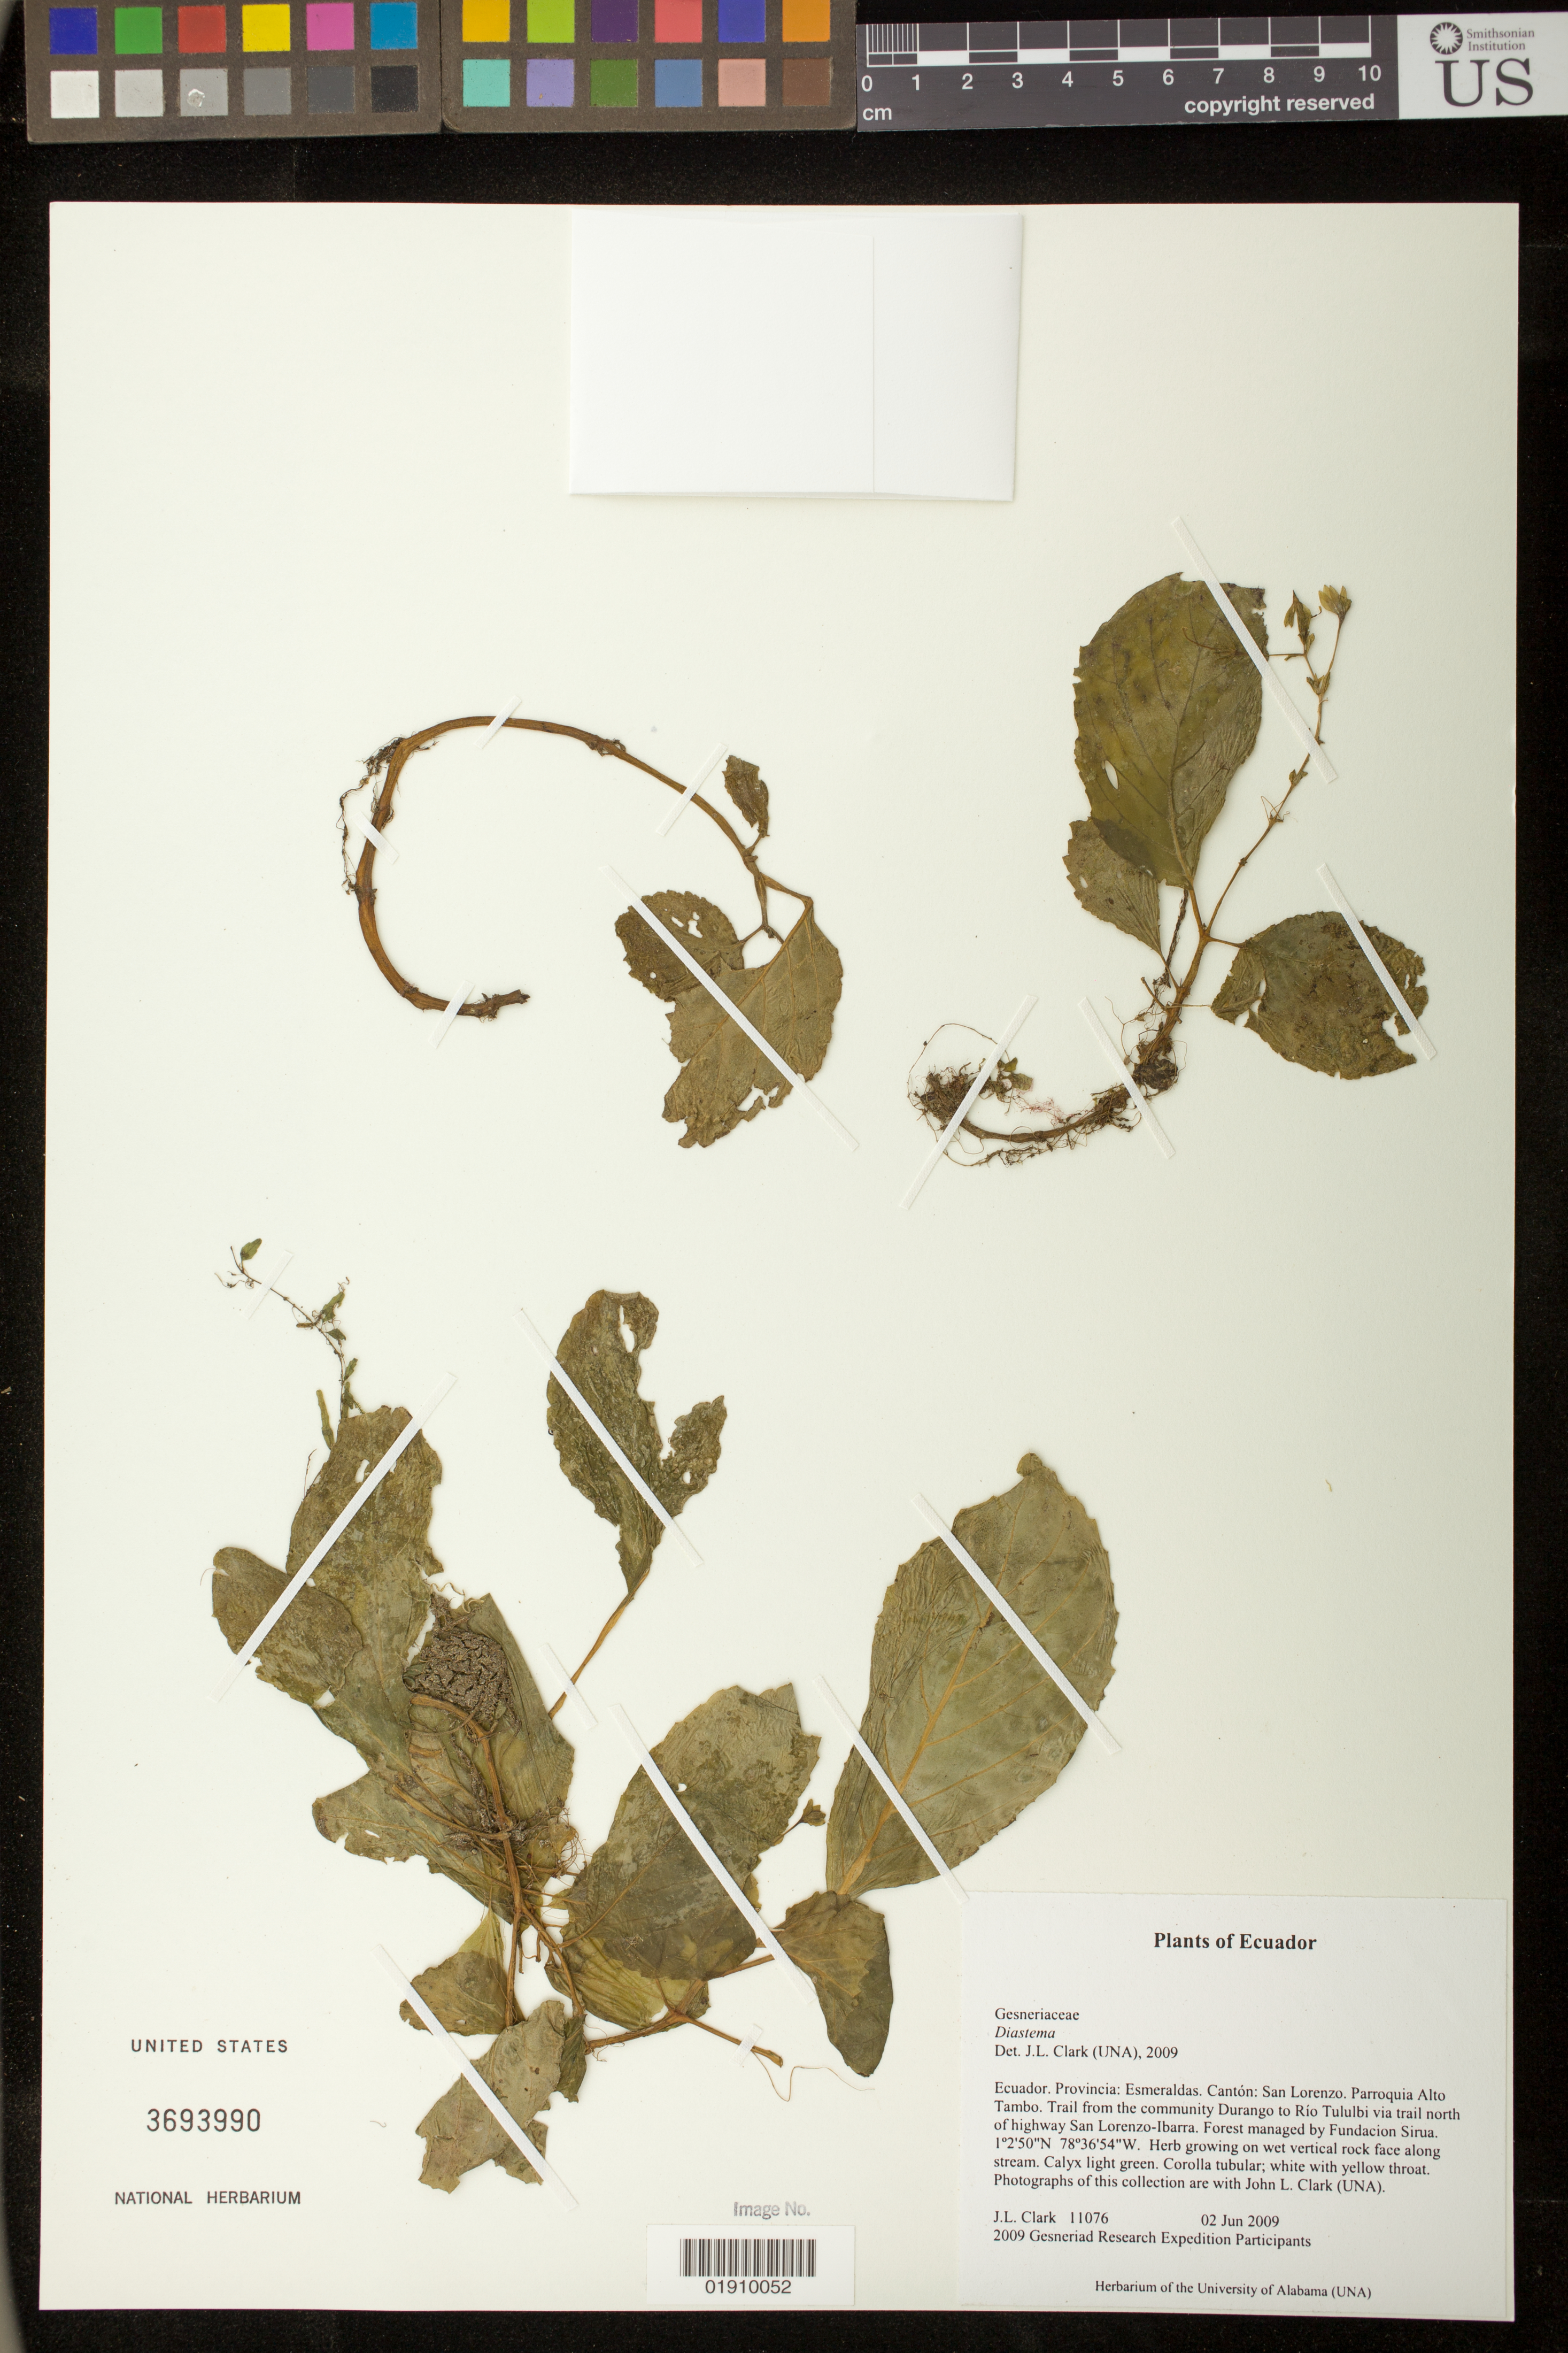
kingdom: Plantae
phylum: Tracheophyta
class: Magnoliopsida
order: Lamiales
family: Gesneriaceae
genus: Diastema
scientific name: Diastema sp.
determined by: Clark, J. L., (SEL), The Marie Selby Botanical Garden (UNITED STATES)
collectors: J. L. Clark & 2009 Gesneriad Research Expedition Participants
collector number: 11076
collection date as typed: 02 Jun 2009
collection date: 2009-06-02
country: Ecuador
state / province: Esmeraldas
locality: Ecuador. Provincia: Esmeraldas. Canton: San Lorenzo. Parroquia Alto Tambo. Trail from the community Durango to Rio Tulubi via trail north of highway San Lorenzo-Ibarra. Forest managed by Fundacion Sirua.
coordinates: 1 02 50 N, 78 36 54 W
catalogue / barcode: US 3693990